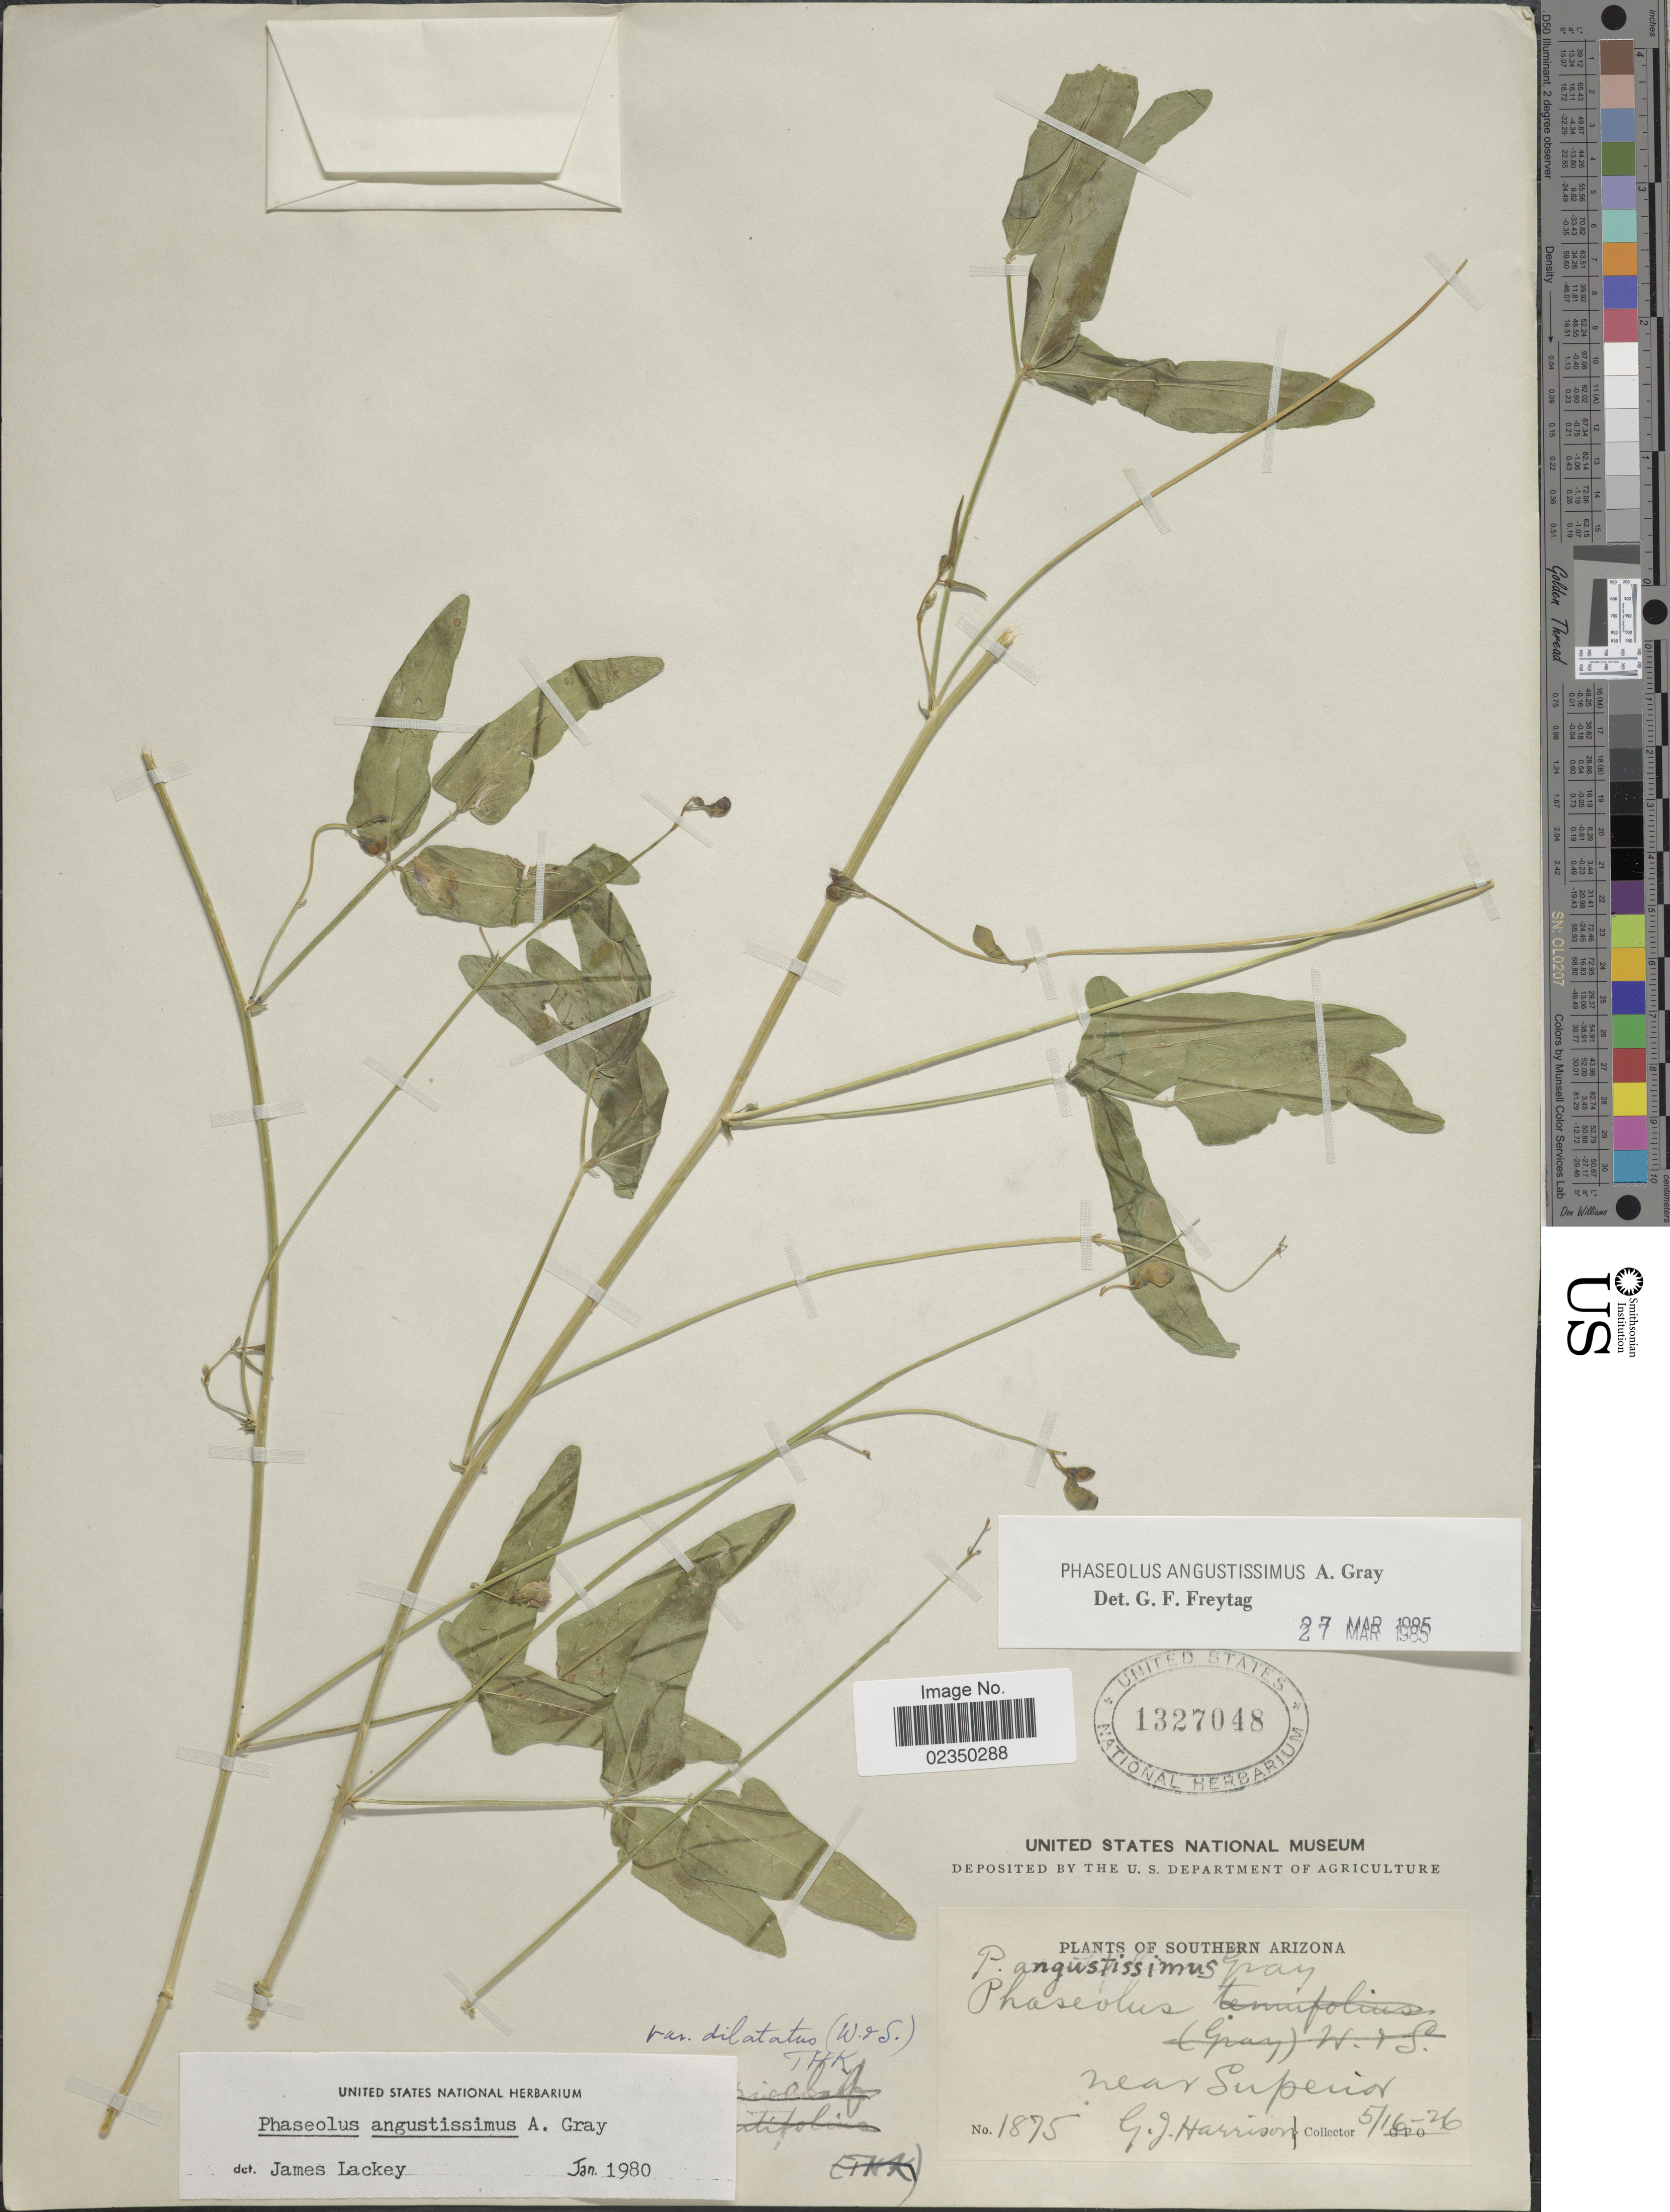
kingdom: Plantae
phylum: Tracheophyta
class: Magnoliopsida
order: Fabales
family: Fabaceae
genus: Phaseolus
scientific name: Phaseolus angustissimus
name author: A. Gray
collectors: G. J. Harrison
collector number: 1875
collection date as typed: Transcribed d/m/y: 16/5/26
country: United States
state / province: Arizona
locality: Southern Arizona, near Superior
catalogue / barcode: US 1327048